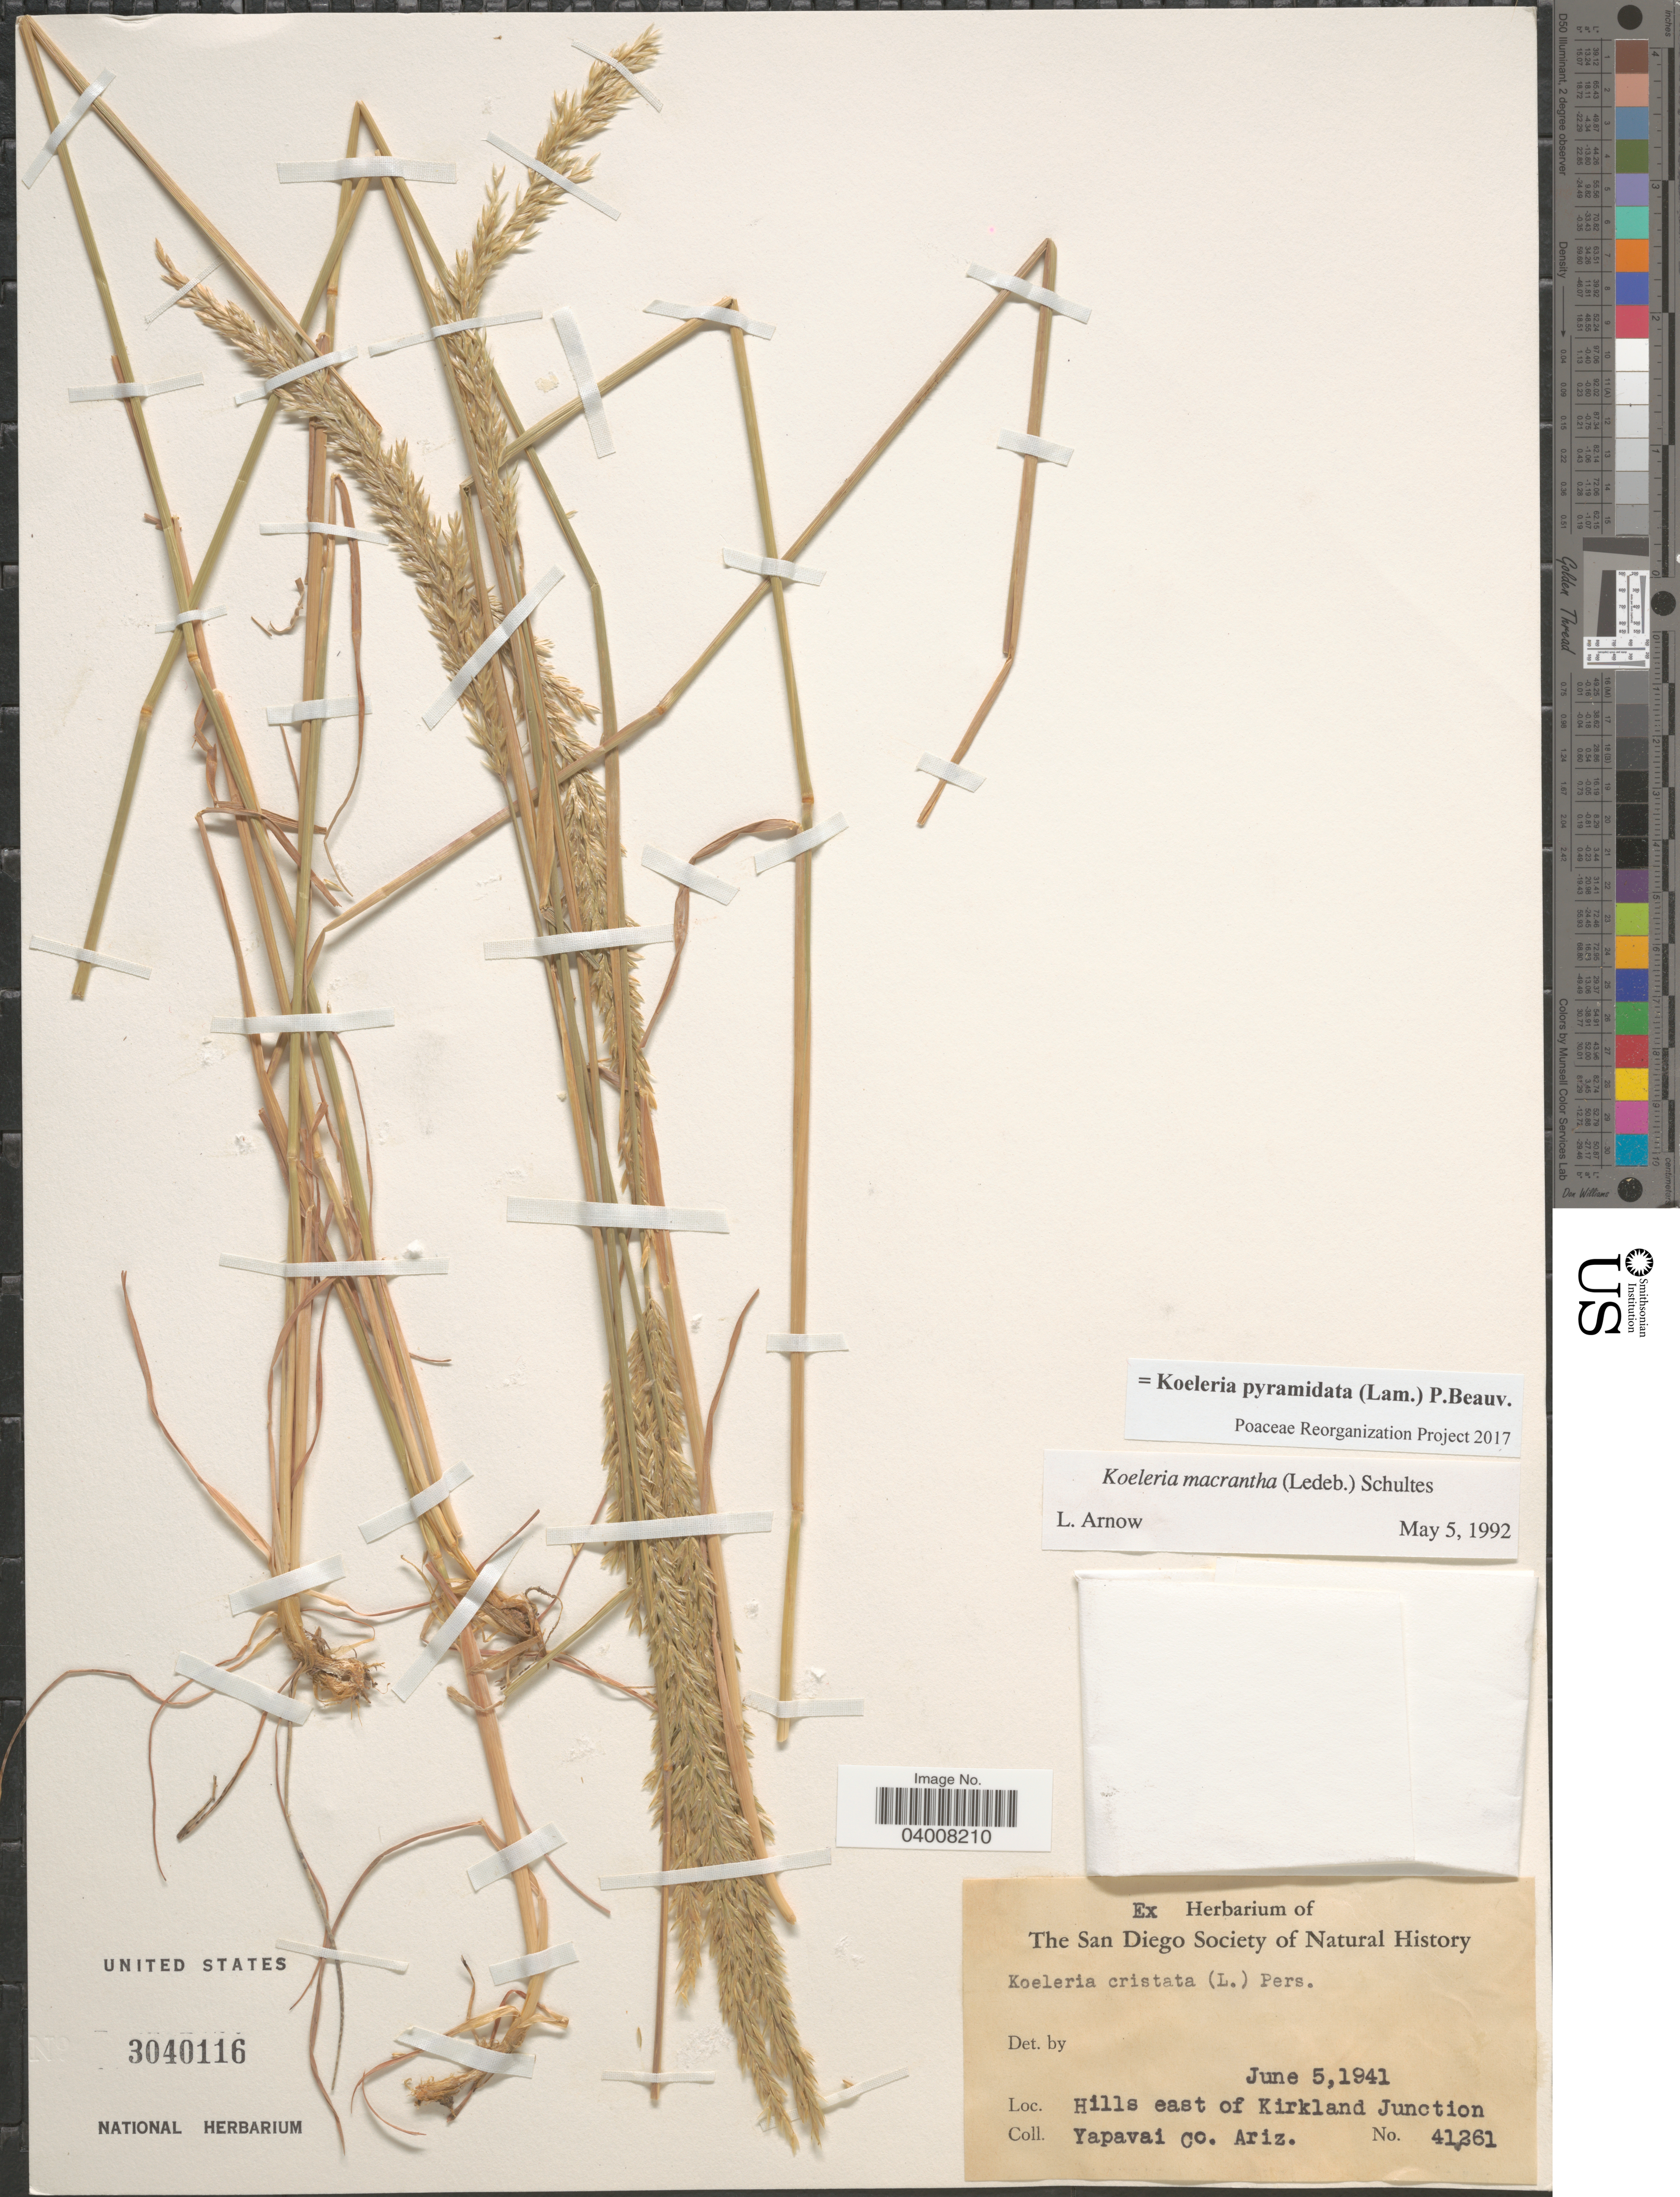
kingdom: Plantae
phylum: Tracheophyta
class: Liliopsida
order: Poales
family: Poaceae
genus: Koeleria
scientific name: Koeleria pyramidata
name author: (Lam.) P. Beauv.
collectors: ex herb. San Diego Nat Hist. Mus.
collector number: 41261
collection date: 1941-06-05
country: United States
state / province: Arizona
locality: Hills east of Kirkland Junction Yapavai Co.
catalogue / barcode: US 3040116